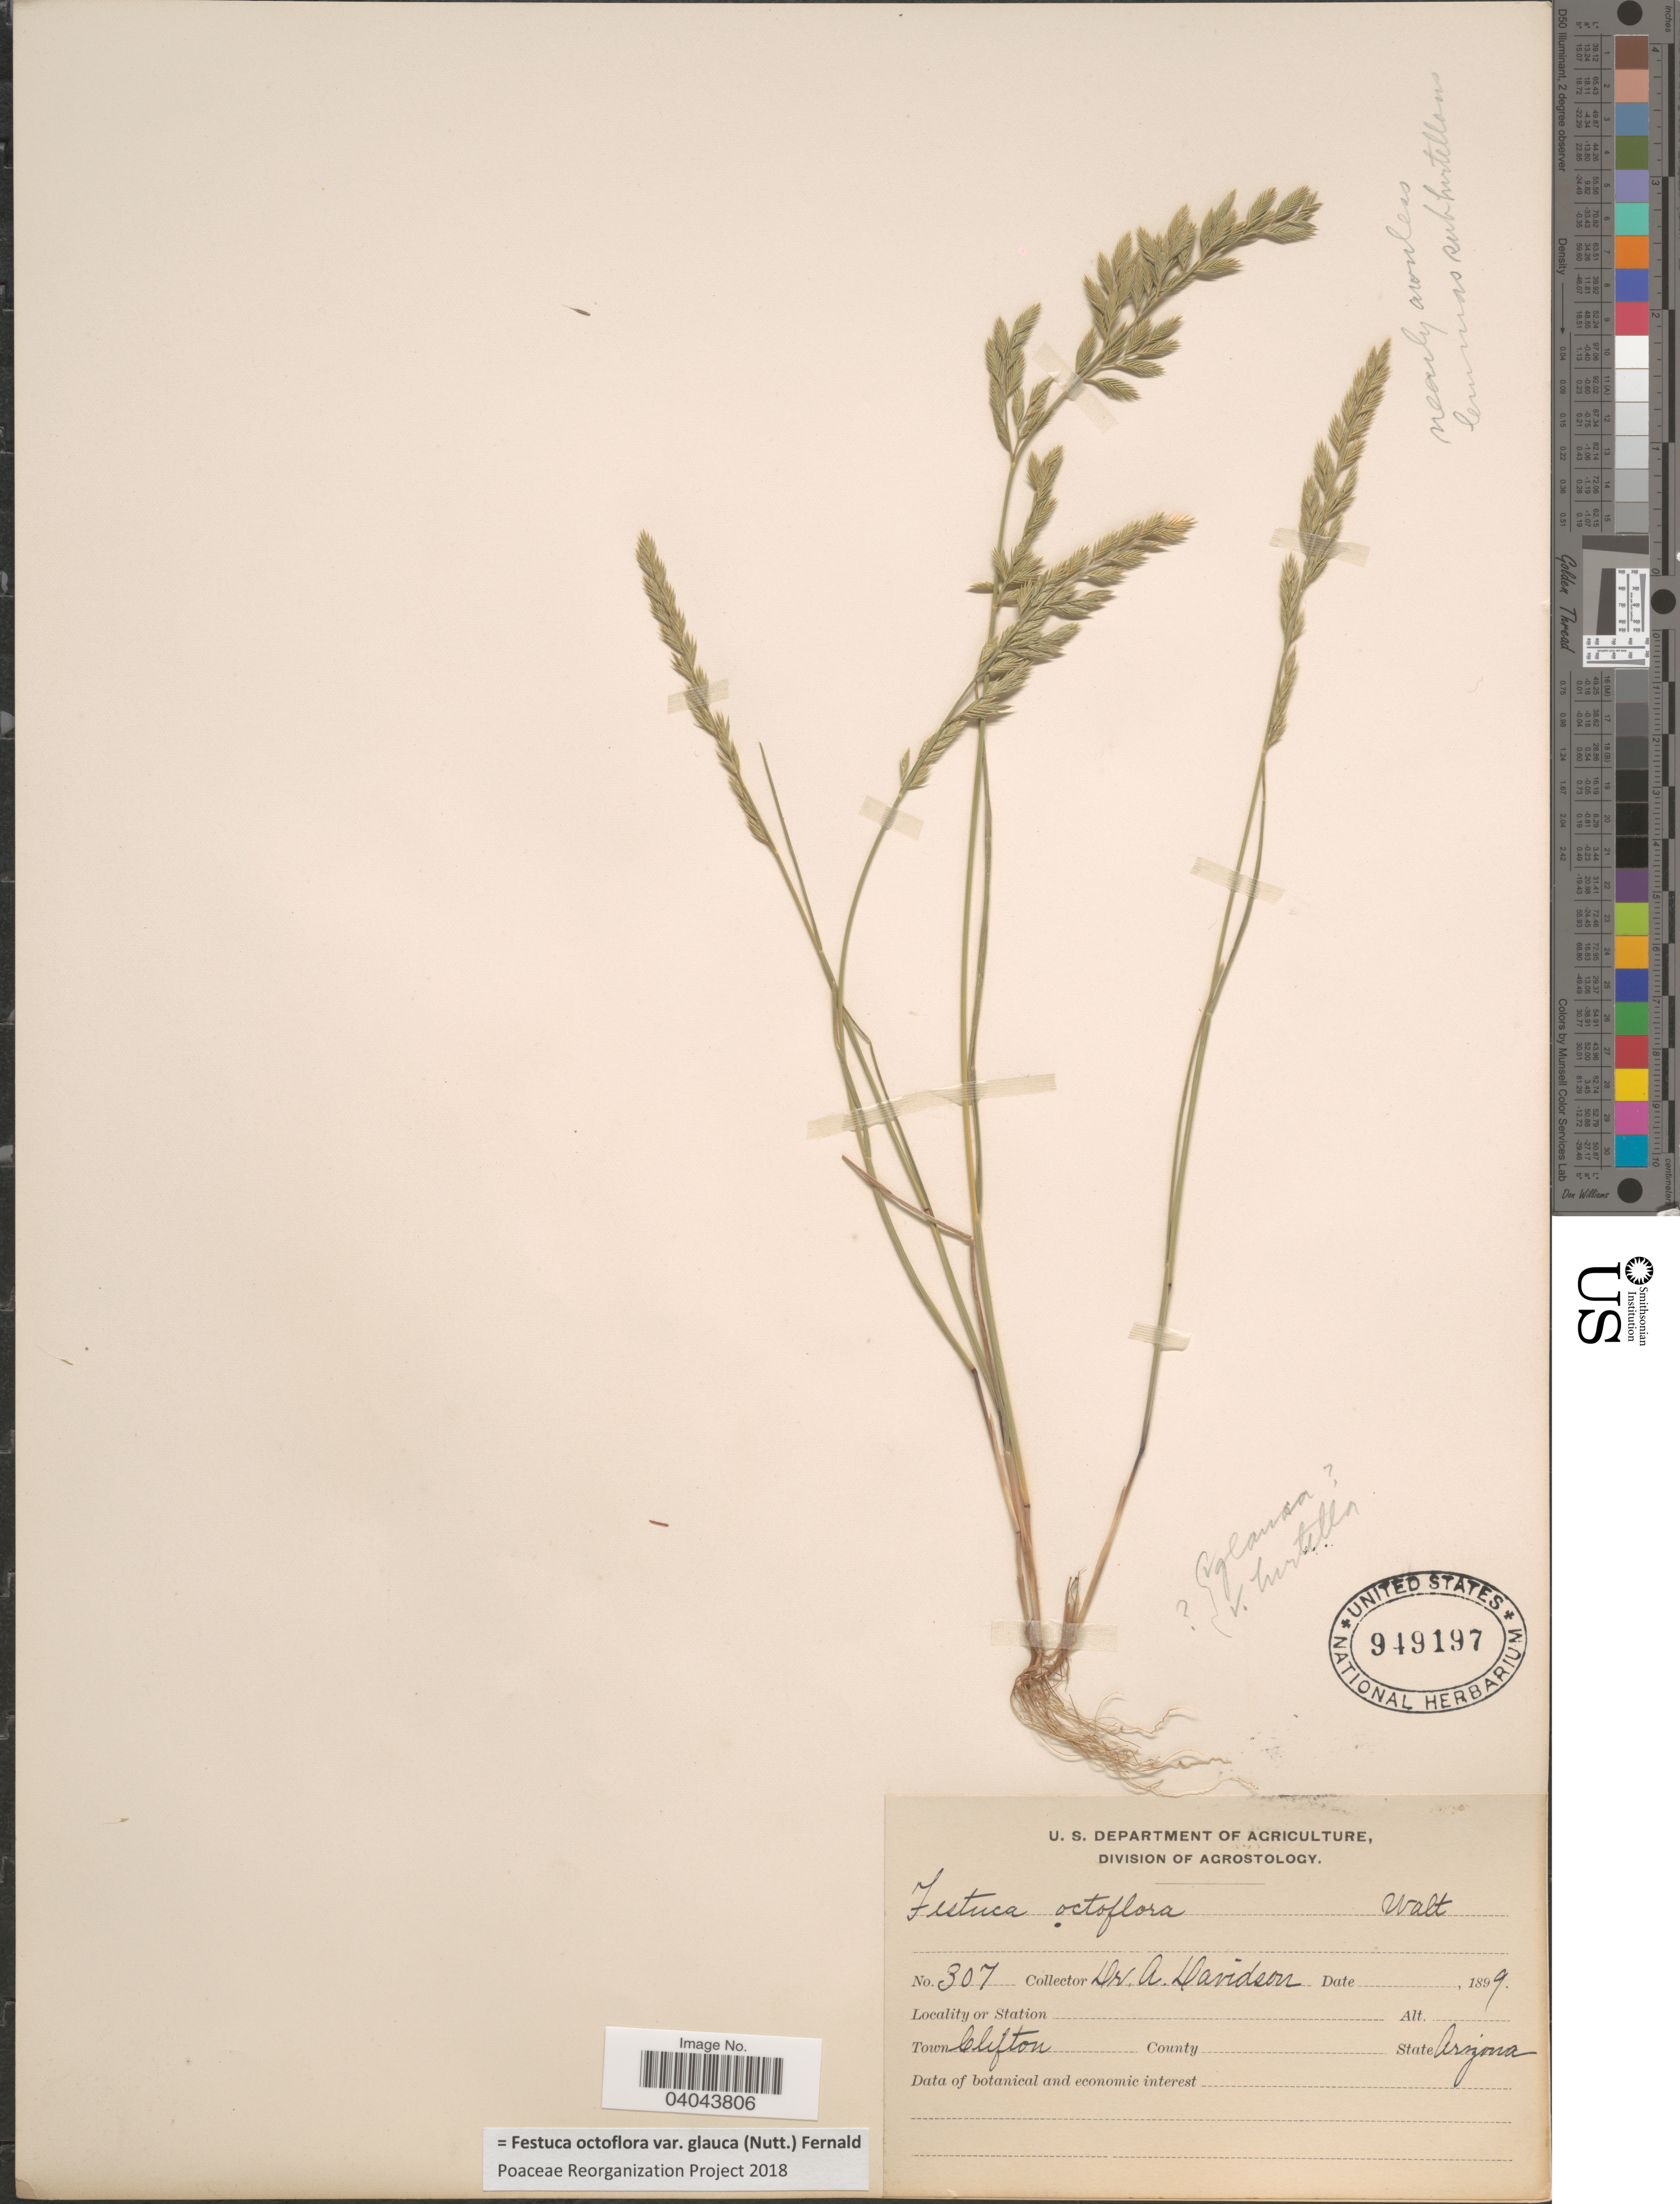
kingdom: Plantae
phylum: Tracheophyta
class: Liliopsida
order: Poales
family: Poaceae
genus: Festuca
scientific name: Festuca octoflora var. glauca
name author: (Nutt.) Fernald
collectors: A. Davidson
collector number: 307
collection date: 1899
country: United States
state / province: Arizona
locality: Town Clifton.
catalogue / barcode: US 949197